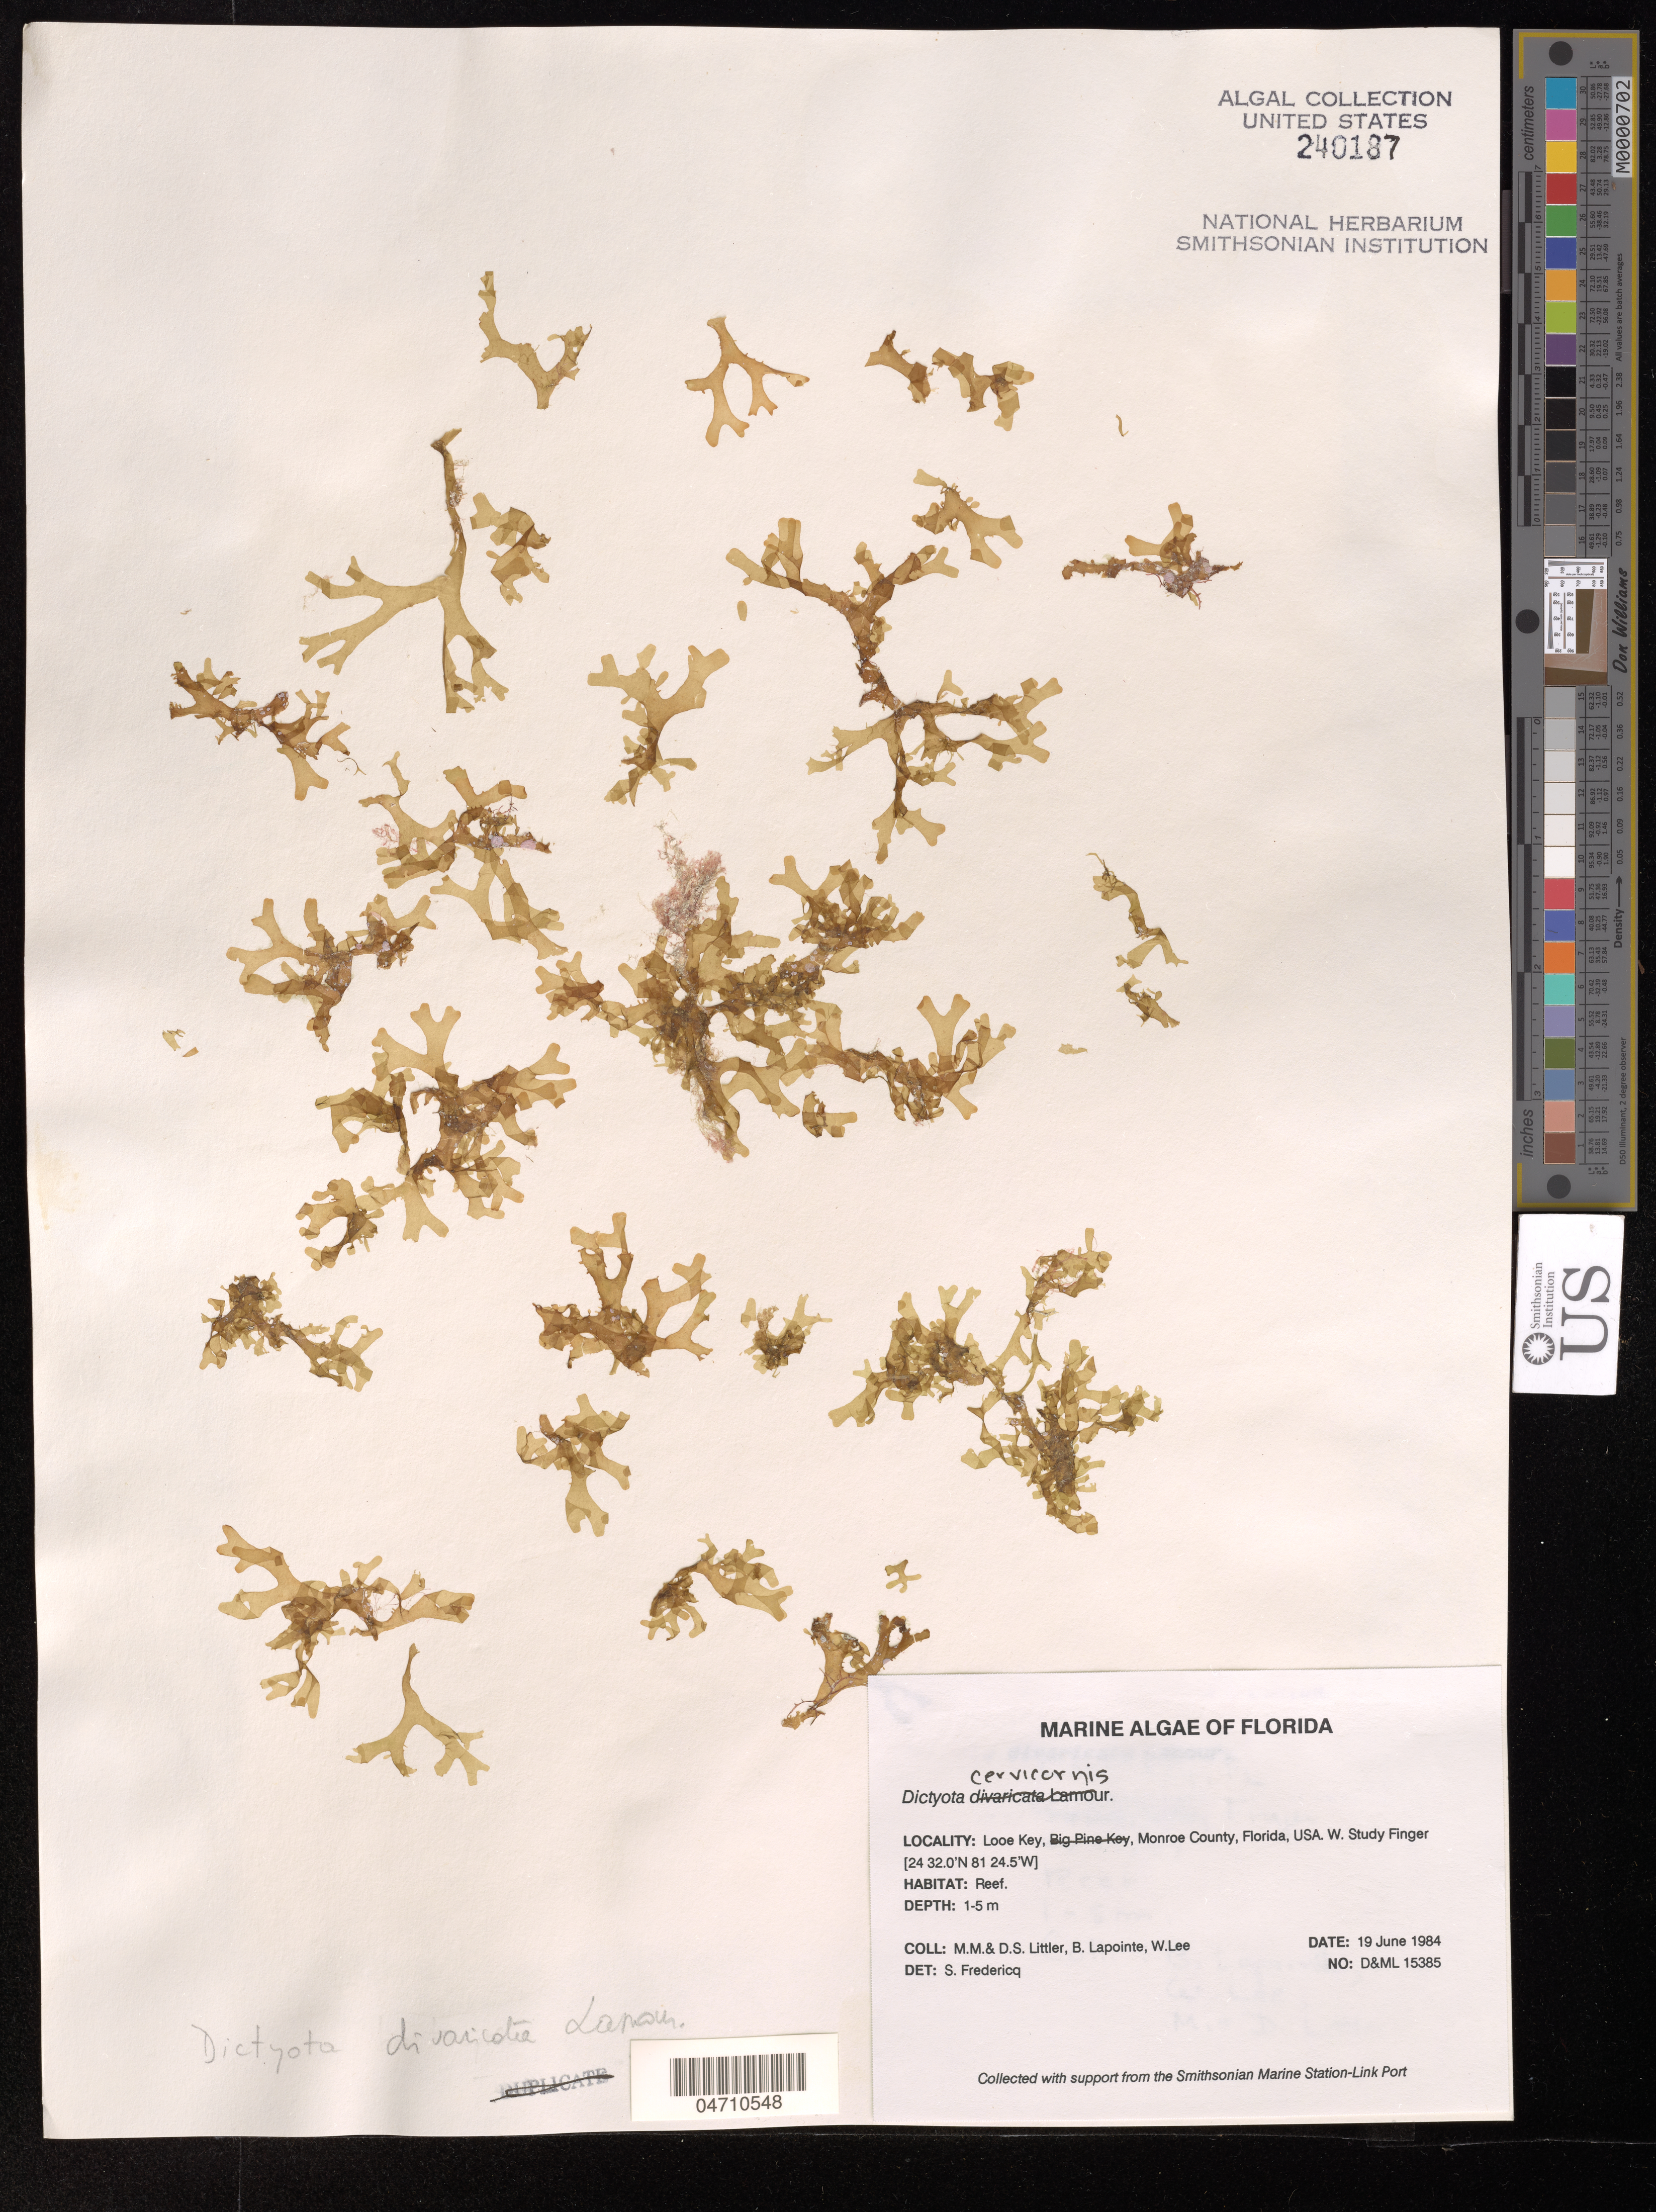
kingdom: Chromista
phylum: Ochrophyta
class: Phaeophyceae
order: Dictyotales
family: Dictyotaceae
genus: Dictyota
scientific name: Dictyota cervicornis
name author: Kütz.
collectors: M. M. Littler, D. S. Littler, B. Lapointe & W. Lee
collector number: D&ML 15385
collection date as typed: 19 Jun 1984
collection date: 1984-06-19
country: United States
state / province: Florida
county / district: Monroe County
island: Looe Key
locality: Looe Key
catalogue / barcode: US 240187